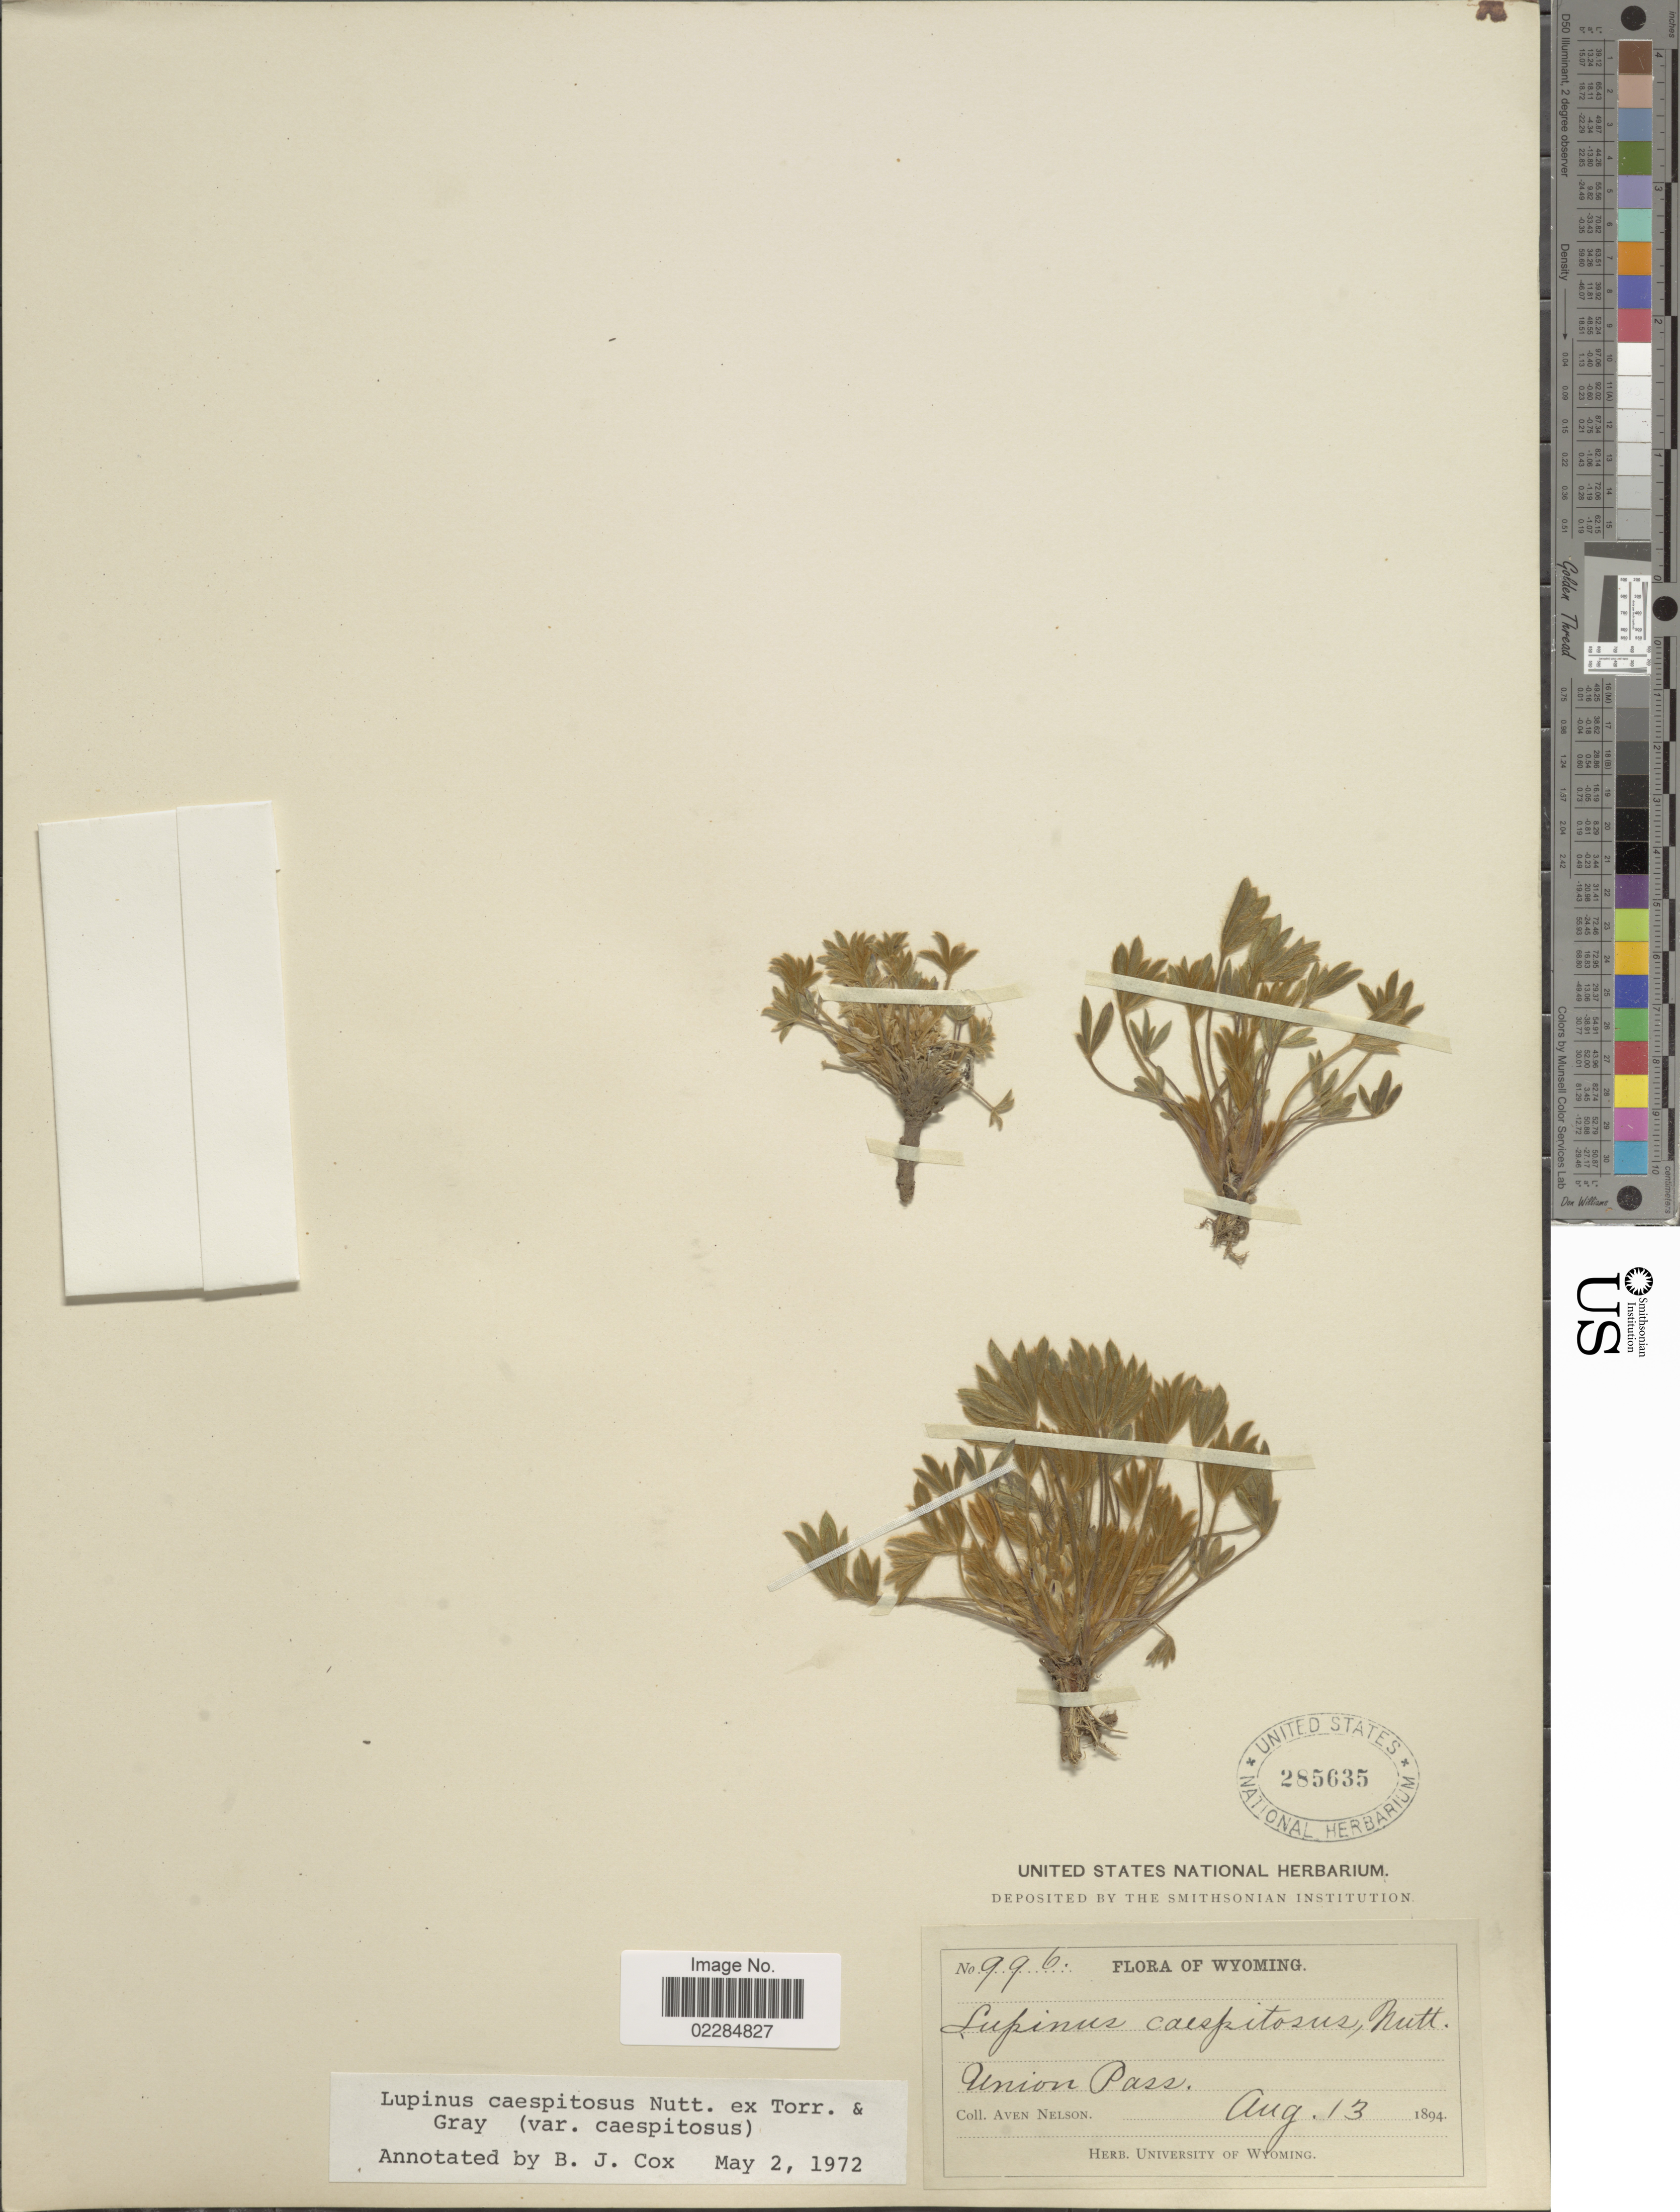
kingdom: Plantae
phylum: Tracheophyta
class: Magnoliopsida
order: Fabales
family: Fabaceae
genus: Lupinus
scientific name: Lupinus caespitosus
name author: Nutt.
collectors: A. Nelson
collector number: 996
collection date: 1894-08-13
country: United States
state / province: Wyoming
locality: Union Pass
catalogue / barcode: US 285635